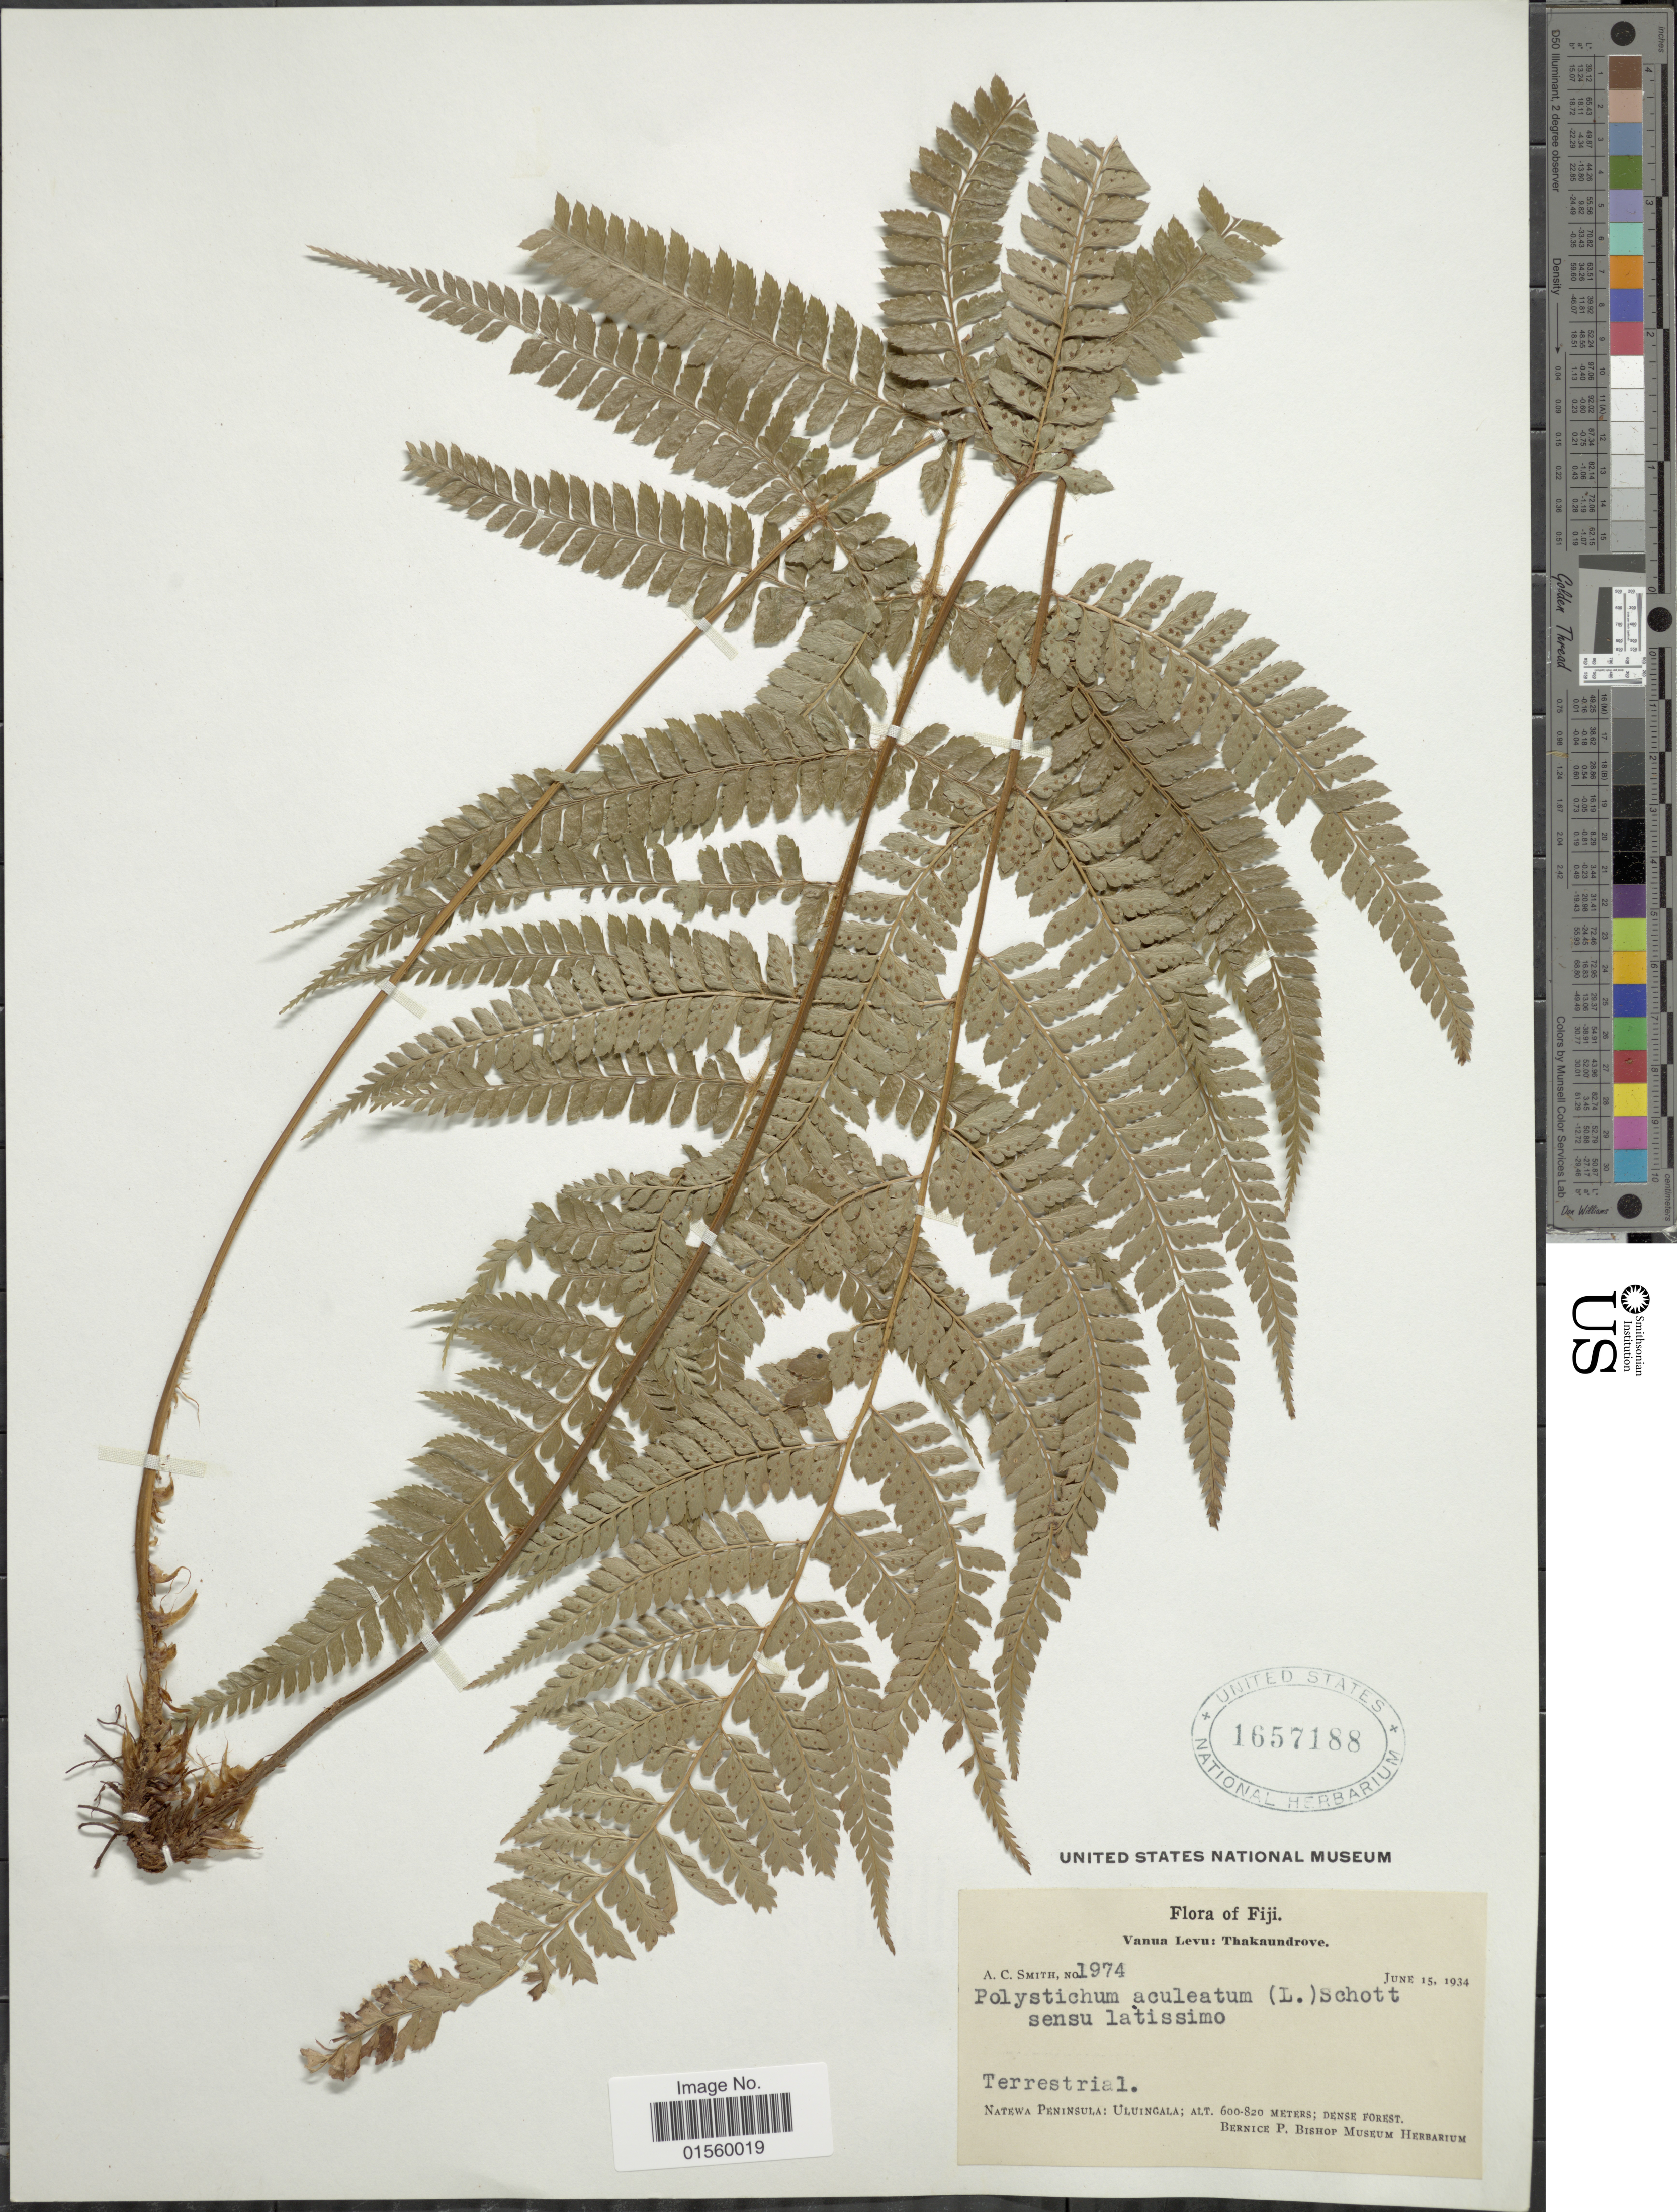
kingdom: Plantae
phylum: Tracheophyta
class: Polypodiopsida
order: Polypodiales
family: Dryopteridaceae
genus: Polystichum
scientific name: Polystichum aculeatum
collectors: A. C. Smith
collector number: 1974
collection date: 1934-06-15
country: Fiji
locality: Vanua Levu: Thakaundrove, Natewa Peninsula: Uluingala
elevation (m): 600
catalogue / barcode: US 1657188